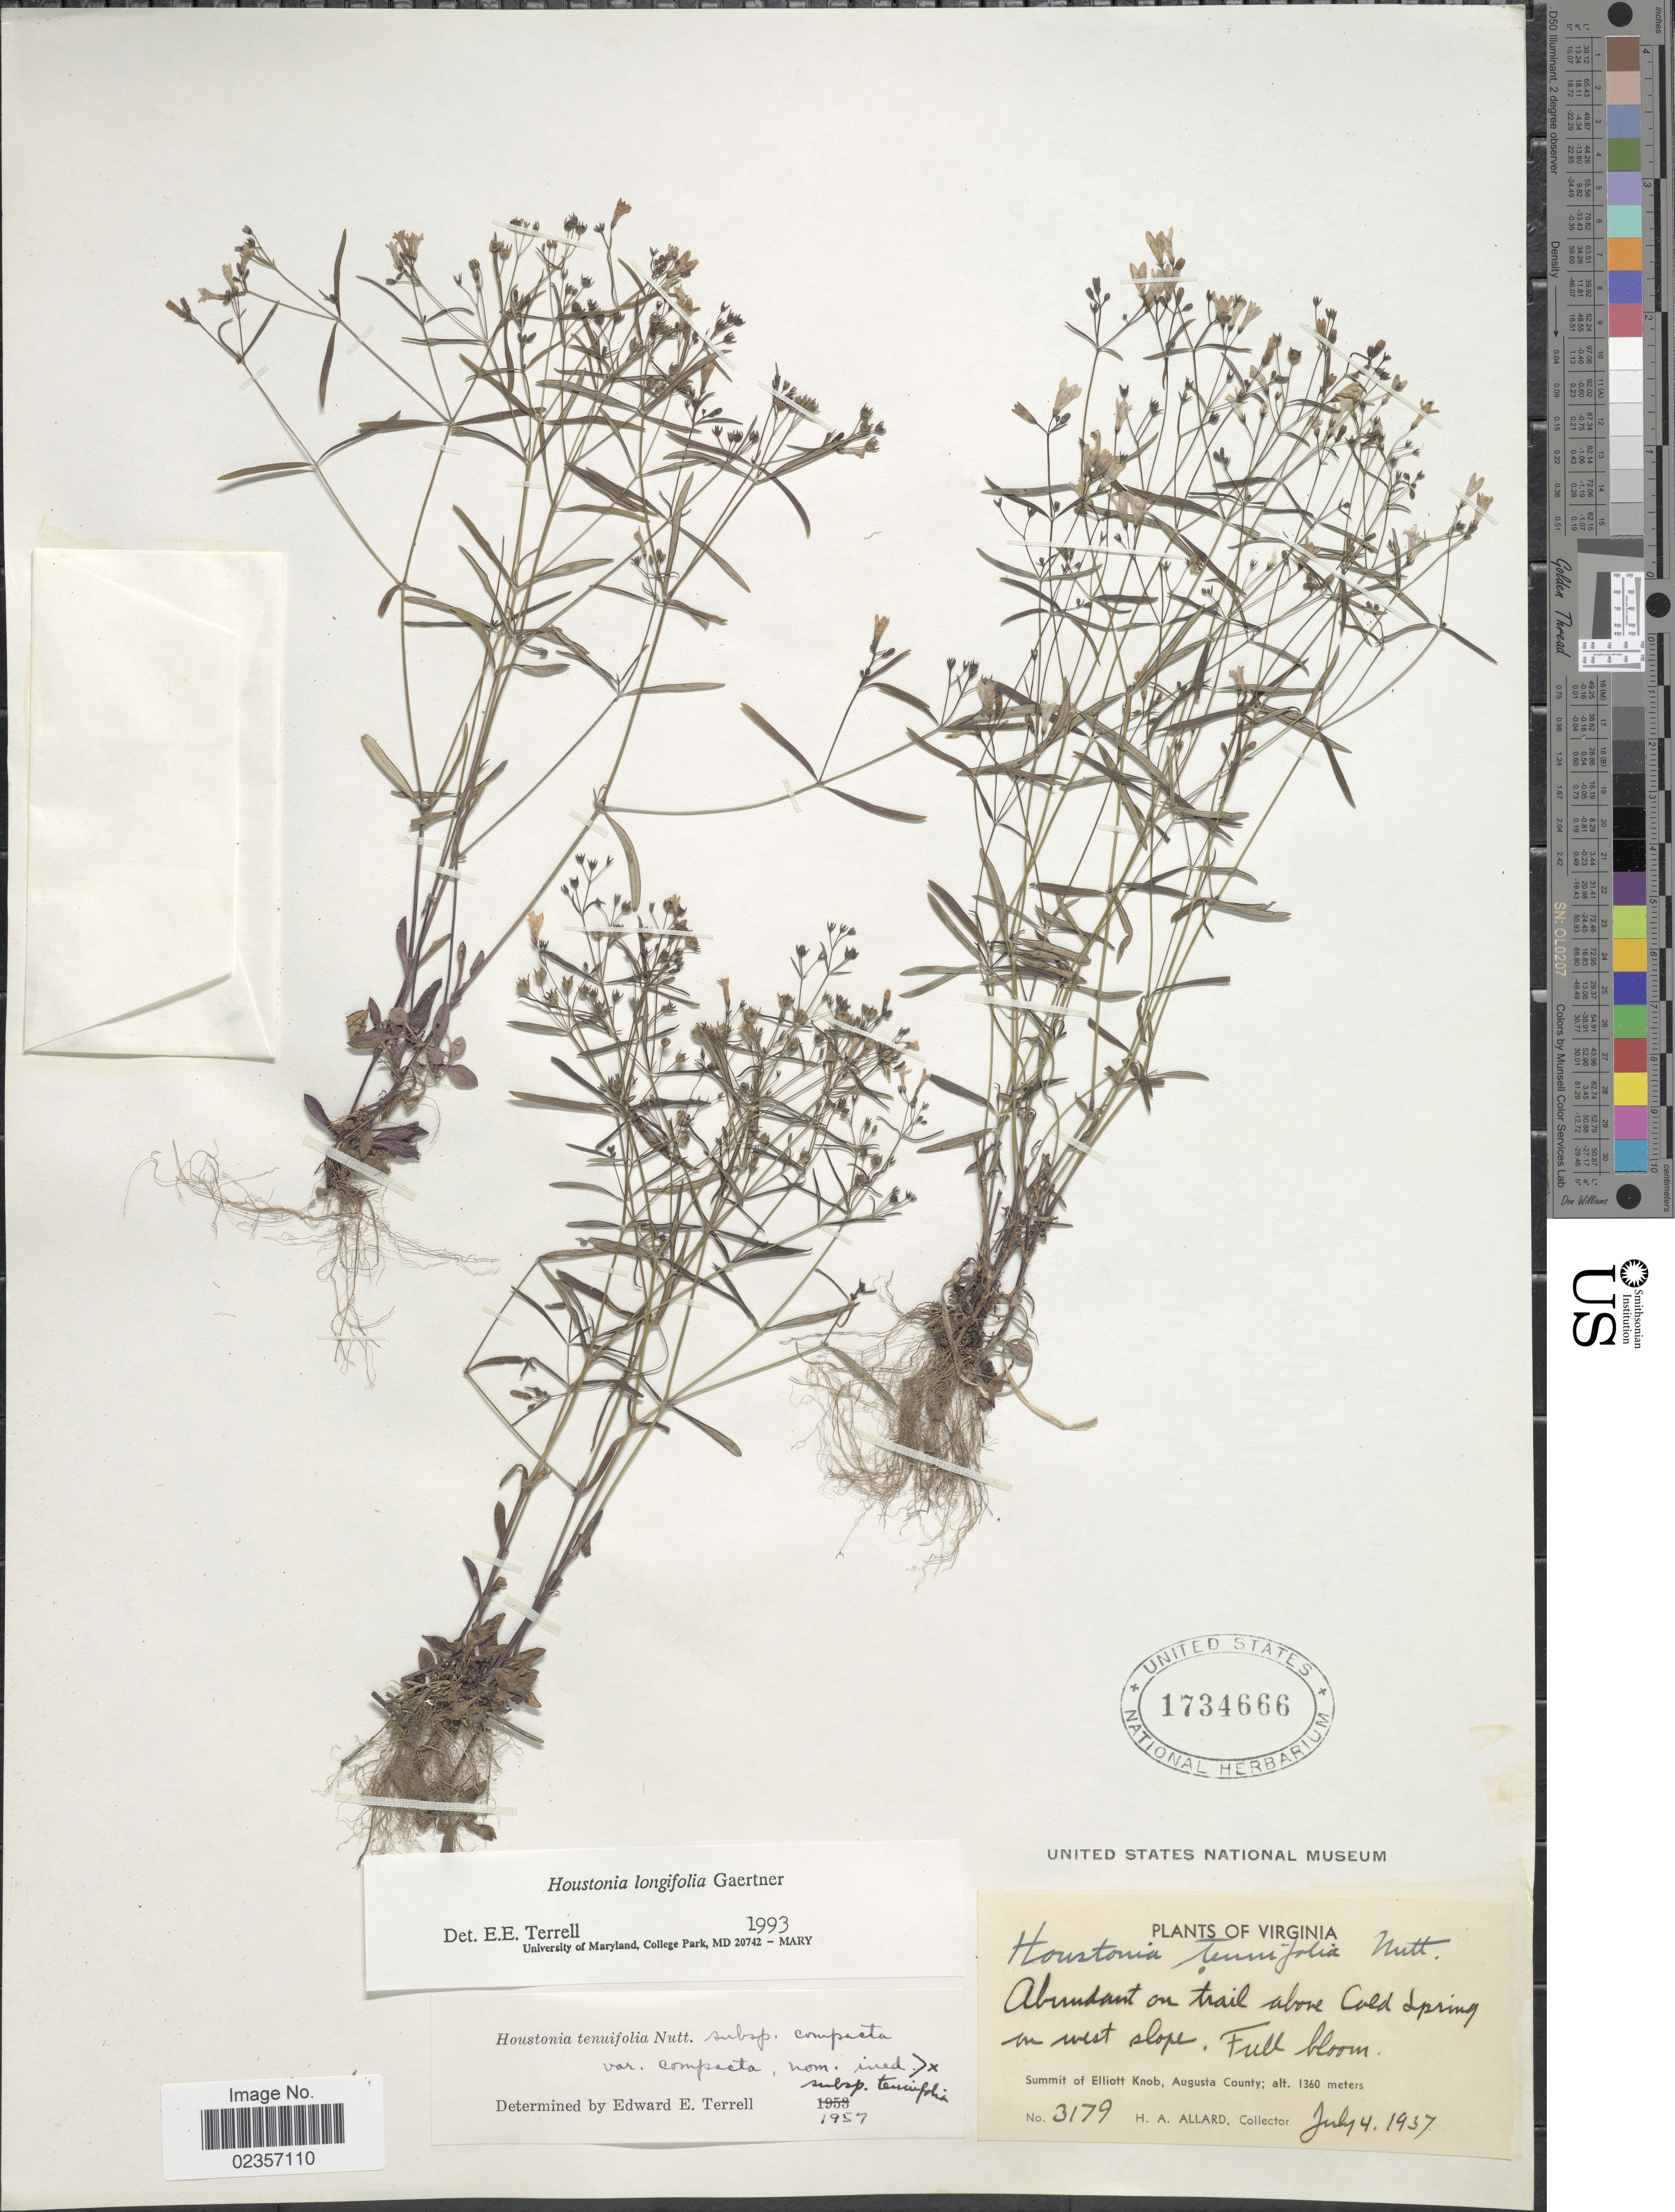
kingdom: Plantae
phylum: Tracheophyta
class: Magnoliopsida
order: Gentianales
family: Rubiaceae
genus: Houstonia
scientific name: Houstonia longifolia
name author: Gaertn.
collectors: H. A. Allard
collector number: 3179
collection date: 1937-07-04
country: United States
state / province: Virginia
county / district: Augusta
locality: Abundant on trail above Cold Spring on west slope. Full bloom, Summit of Elliott Knob, Augusta County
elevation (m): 1360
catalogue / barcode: US 1734666